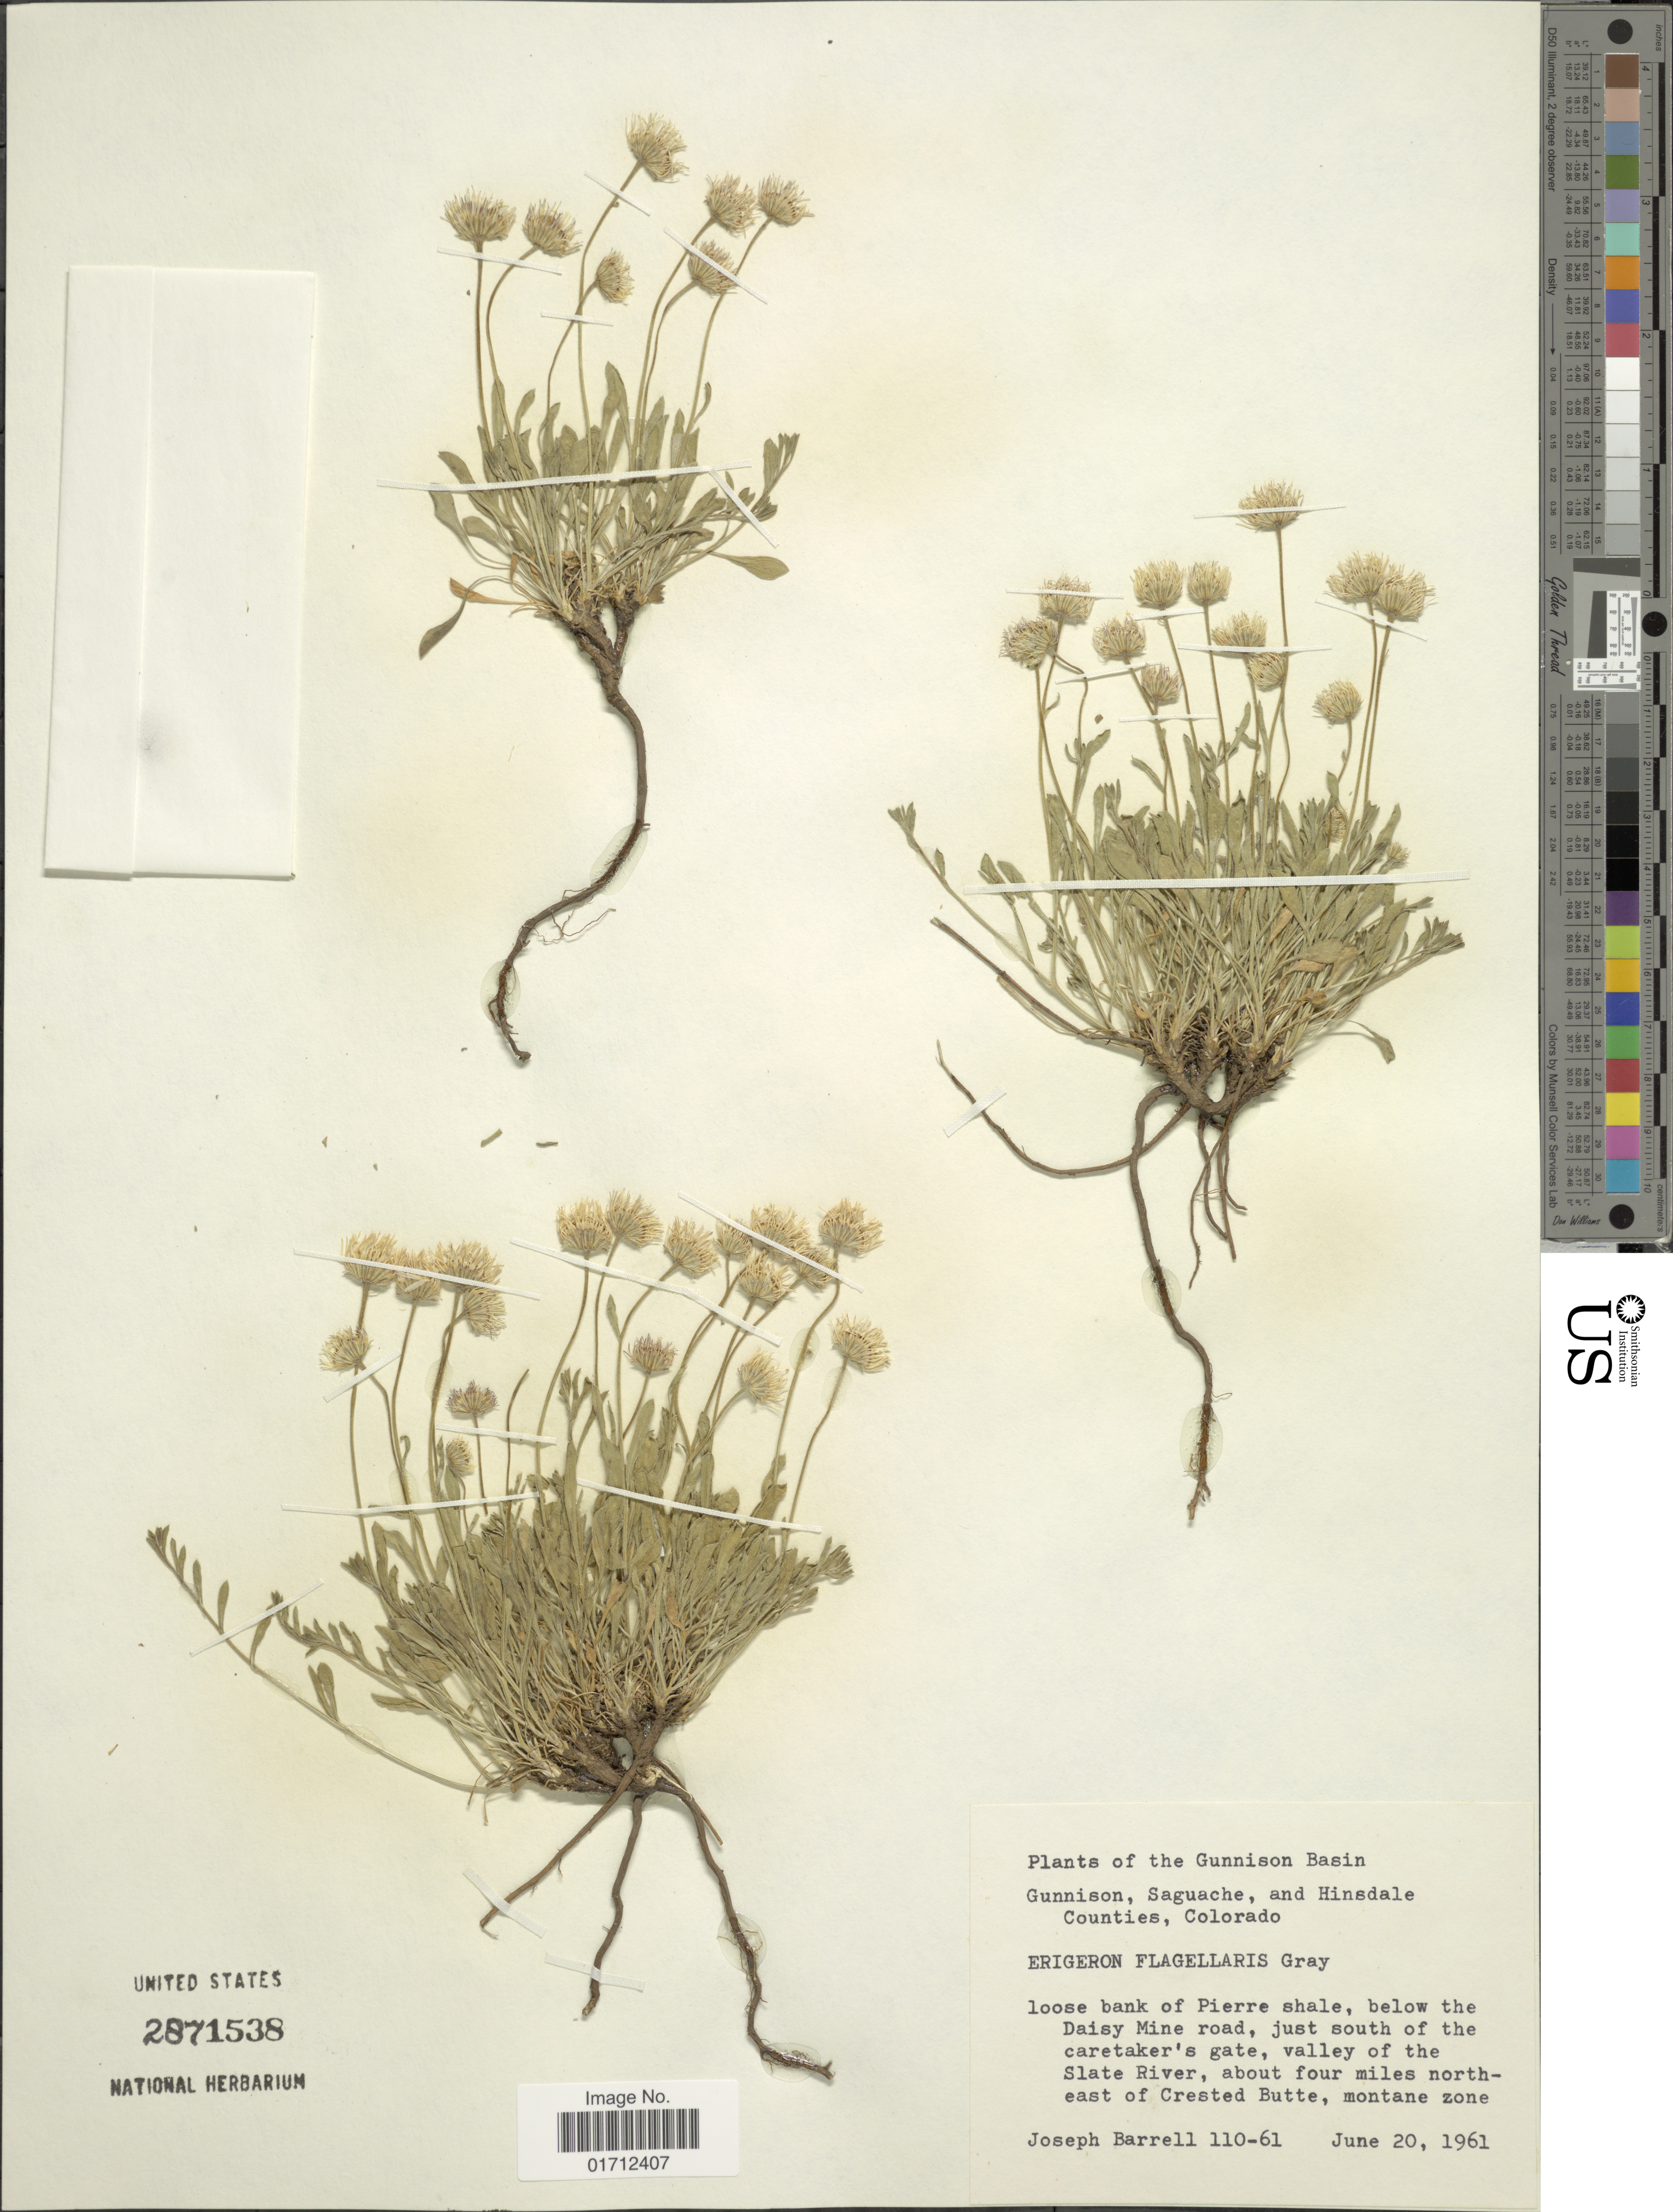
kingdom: Plantae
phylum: Tracheophyta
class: Magnoliopsida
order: Asterales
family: Asteraceae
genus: Erigeron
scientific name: Erigeron flagellaris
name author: A. Gray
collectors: J. Barrell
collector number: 110-61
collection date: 1961-06-20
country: United States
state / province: Colorado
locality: The Gunnison Basin Gunnison, Saguache, and Hinsdale Counties, loose bank of Pierre shale, below the Daisy Mine road, just south of the caretaker's gate, valley of the Slate River, about four miles north east of Crested Butte, montane zone.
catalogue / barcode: US 2871538